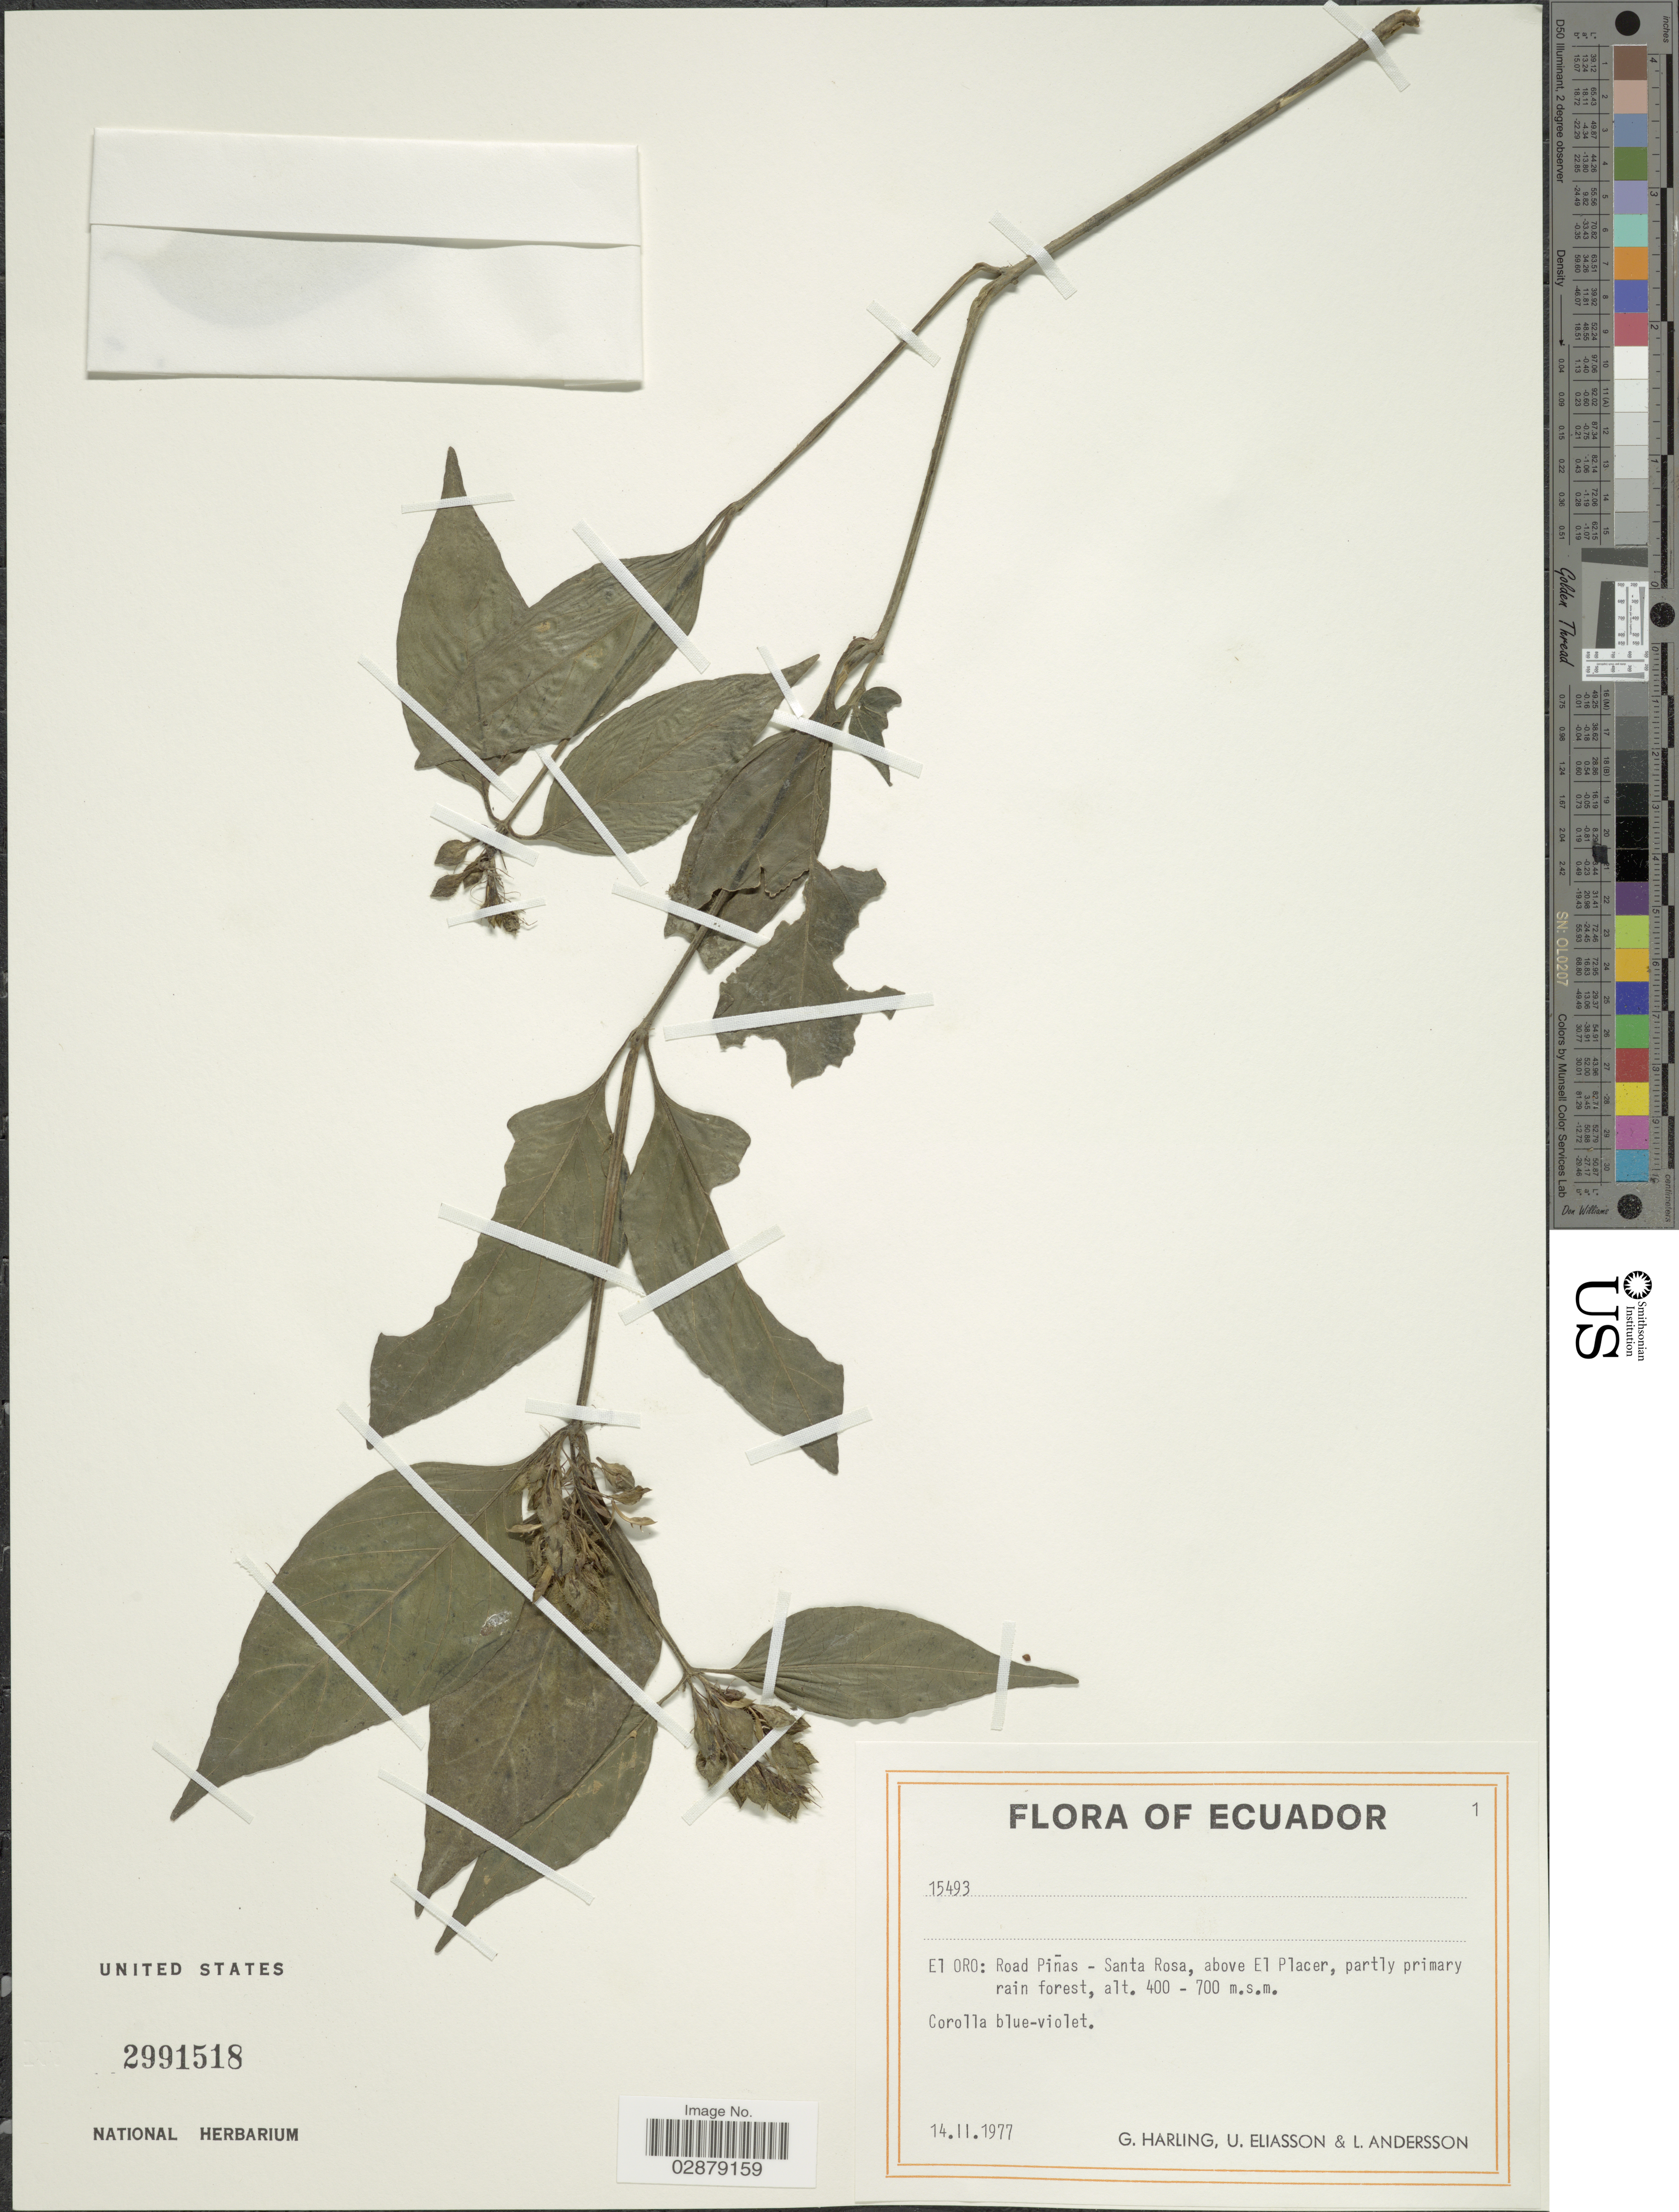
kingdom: Plantae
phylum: Tracheophyta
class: Magnoliopsida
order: Lamiales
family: Acanthaceae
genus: Justicia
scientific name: Justicia ianthina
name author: Wassh.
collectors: G. Harling, U. Eliasson & L. Andersson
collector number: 15493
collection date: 1977-02-14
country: Ecuador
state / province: El Oro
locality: Road Piñas - Santa Rosa, above El Placer, partly primary rain forest.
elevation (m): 400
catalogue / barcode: US 2991518